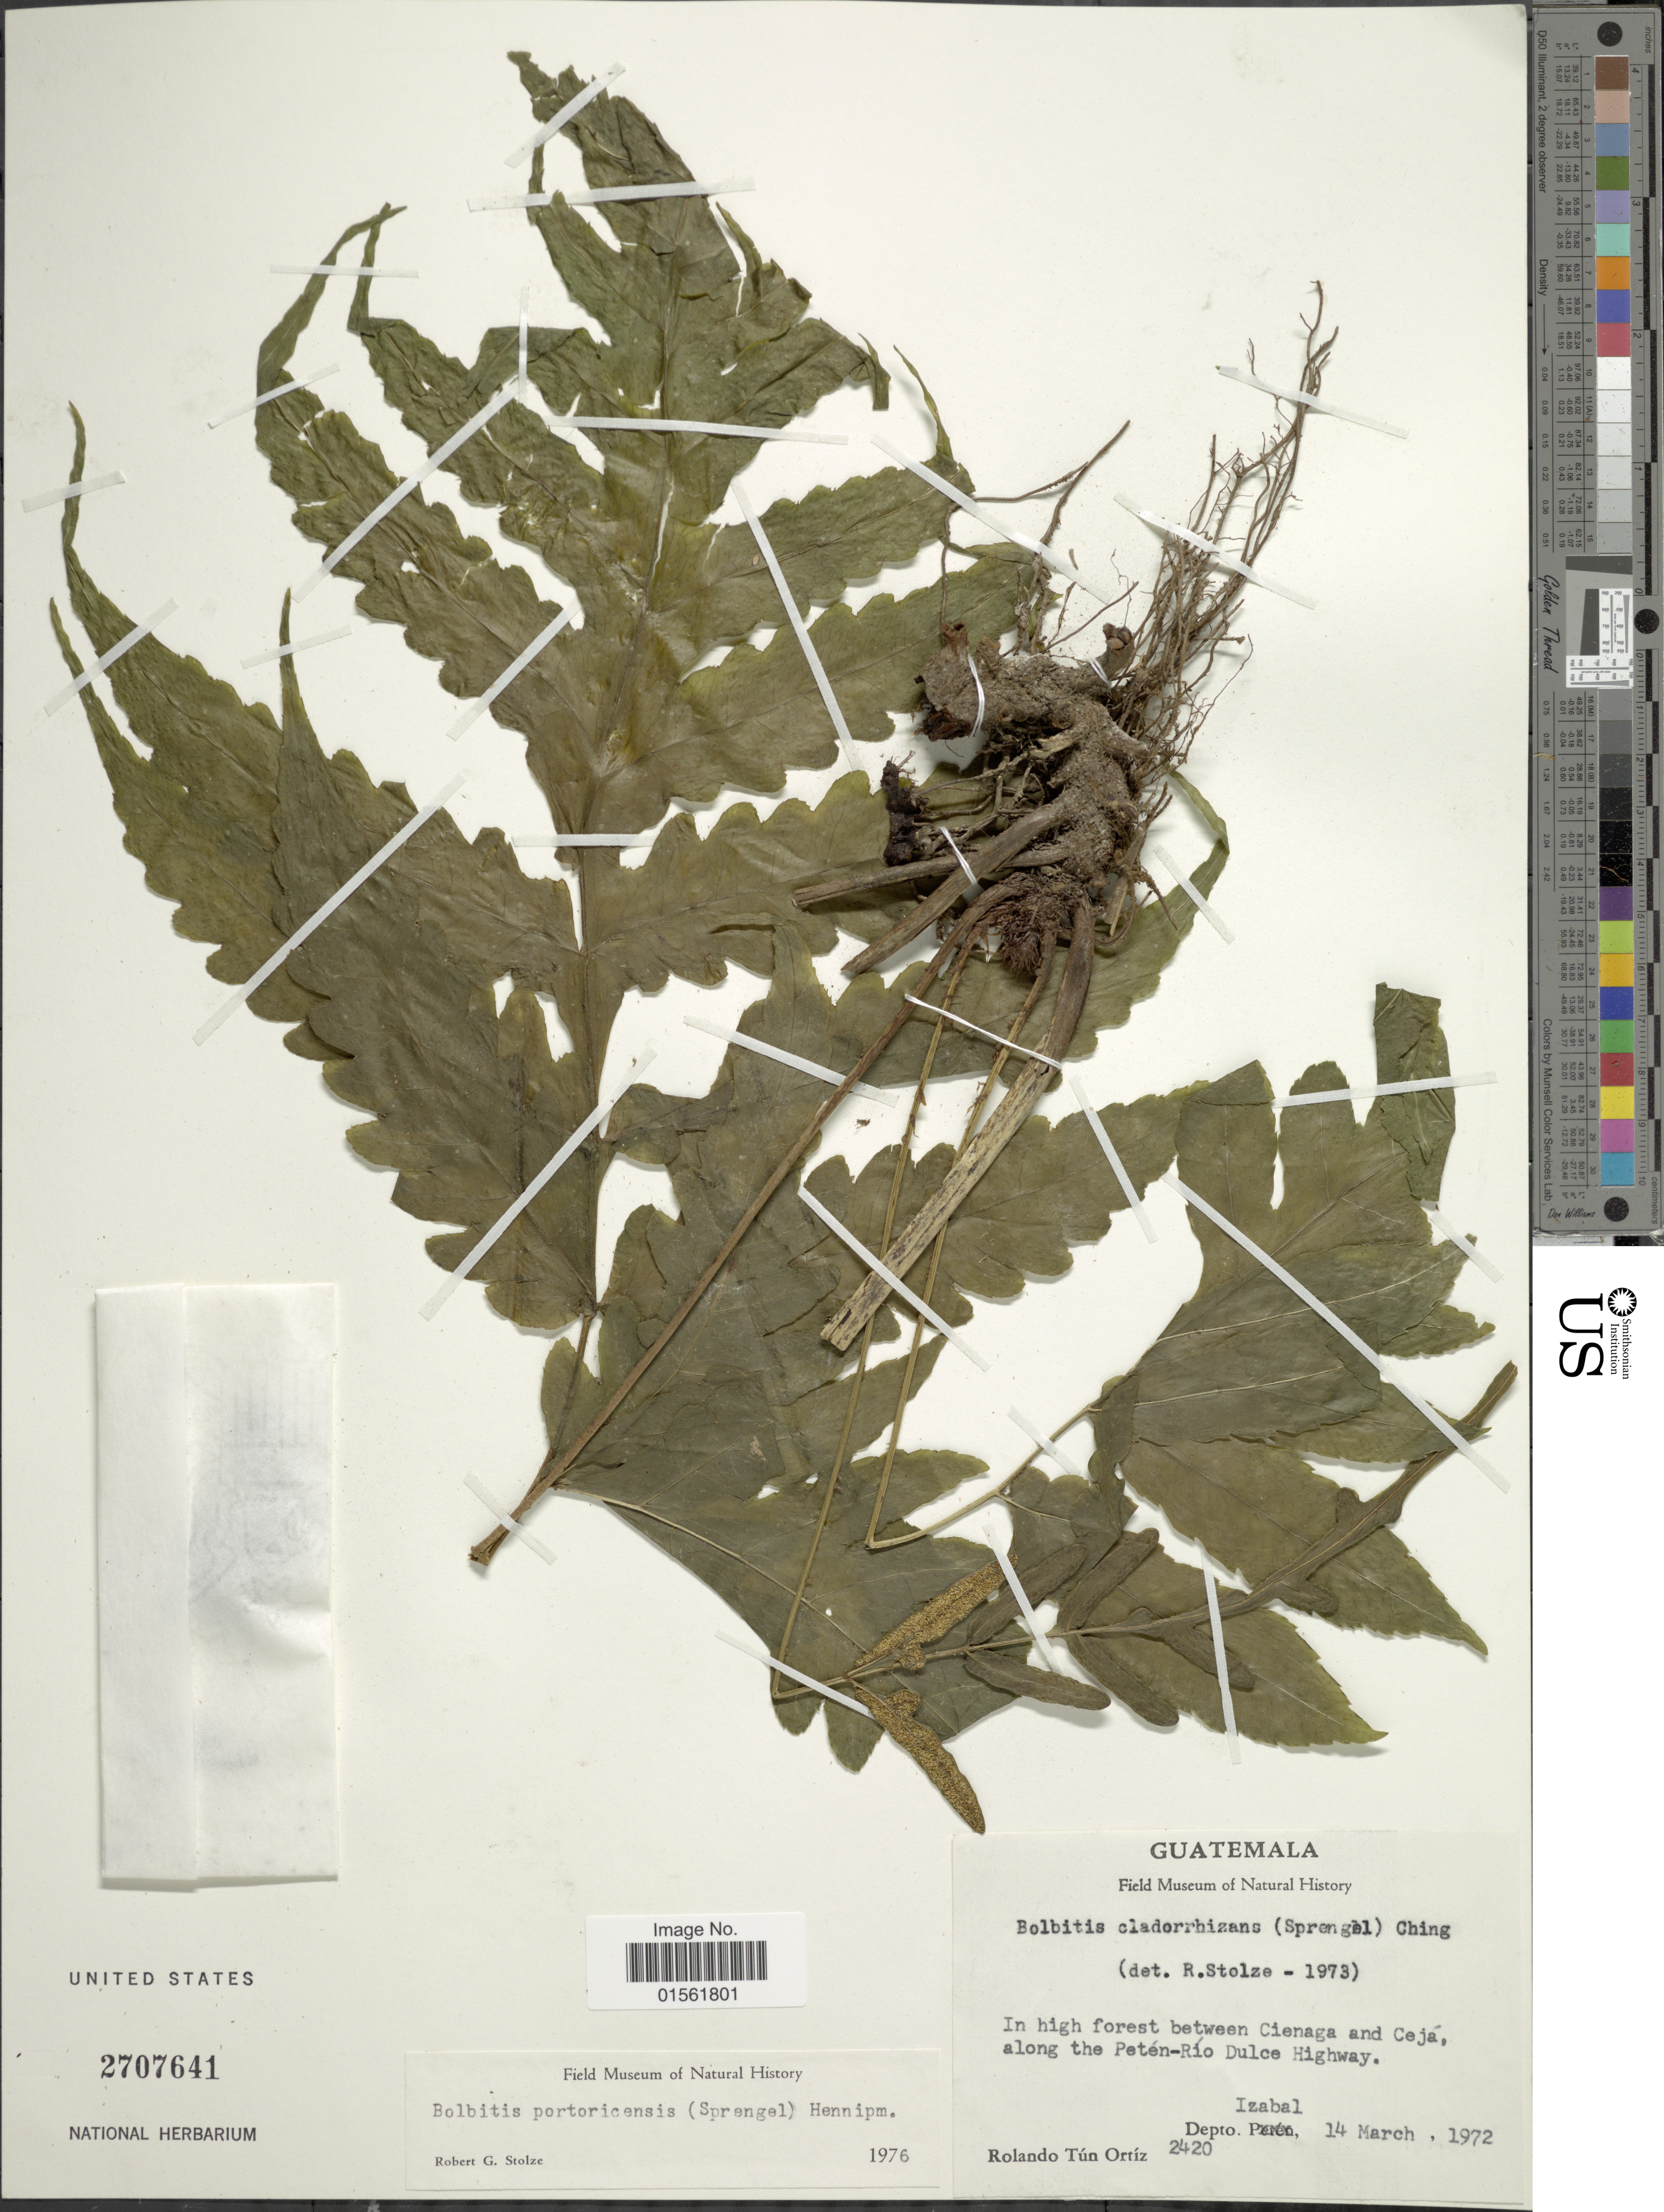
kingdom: Plantae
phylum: Tracheophyta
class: Polypodiopsida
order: Polypodiales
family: Dryopteridaceae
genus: Bolbitis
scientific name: Bolbitis portoricensis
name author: (Spreng.) Hennipman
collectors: R. T. Ortíz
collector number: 2420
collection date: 1972-03-14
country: Guatemala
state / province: Izabal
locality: In high forest between Cienaga and Cejá, along the Petén-Río Dulce Highway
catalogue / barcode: US 2707641